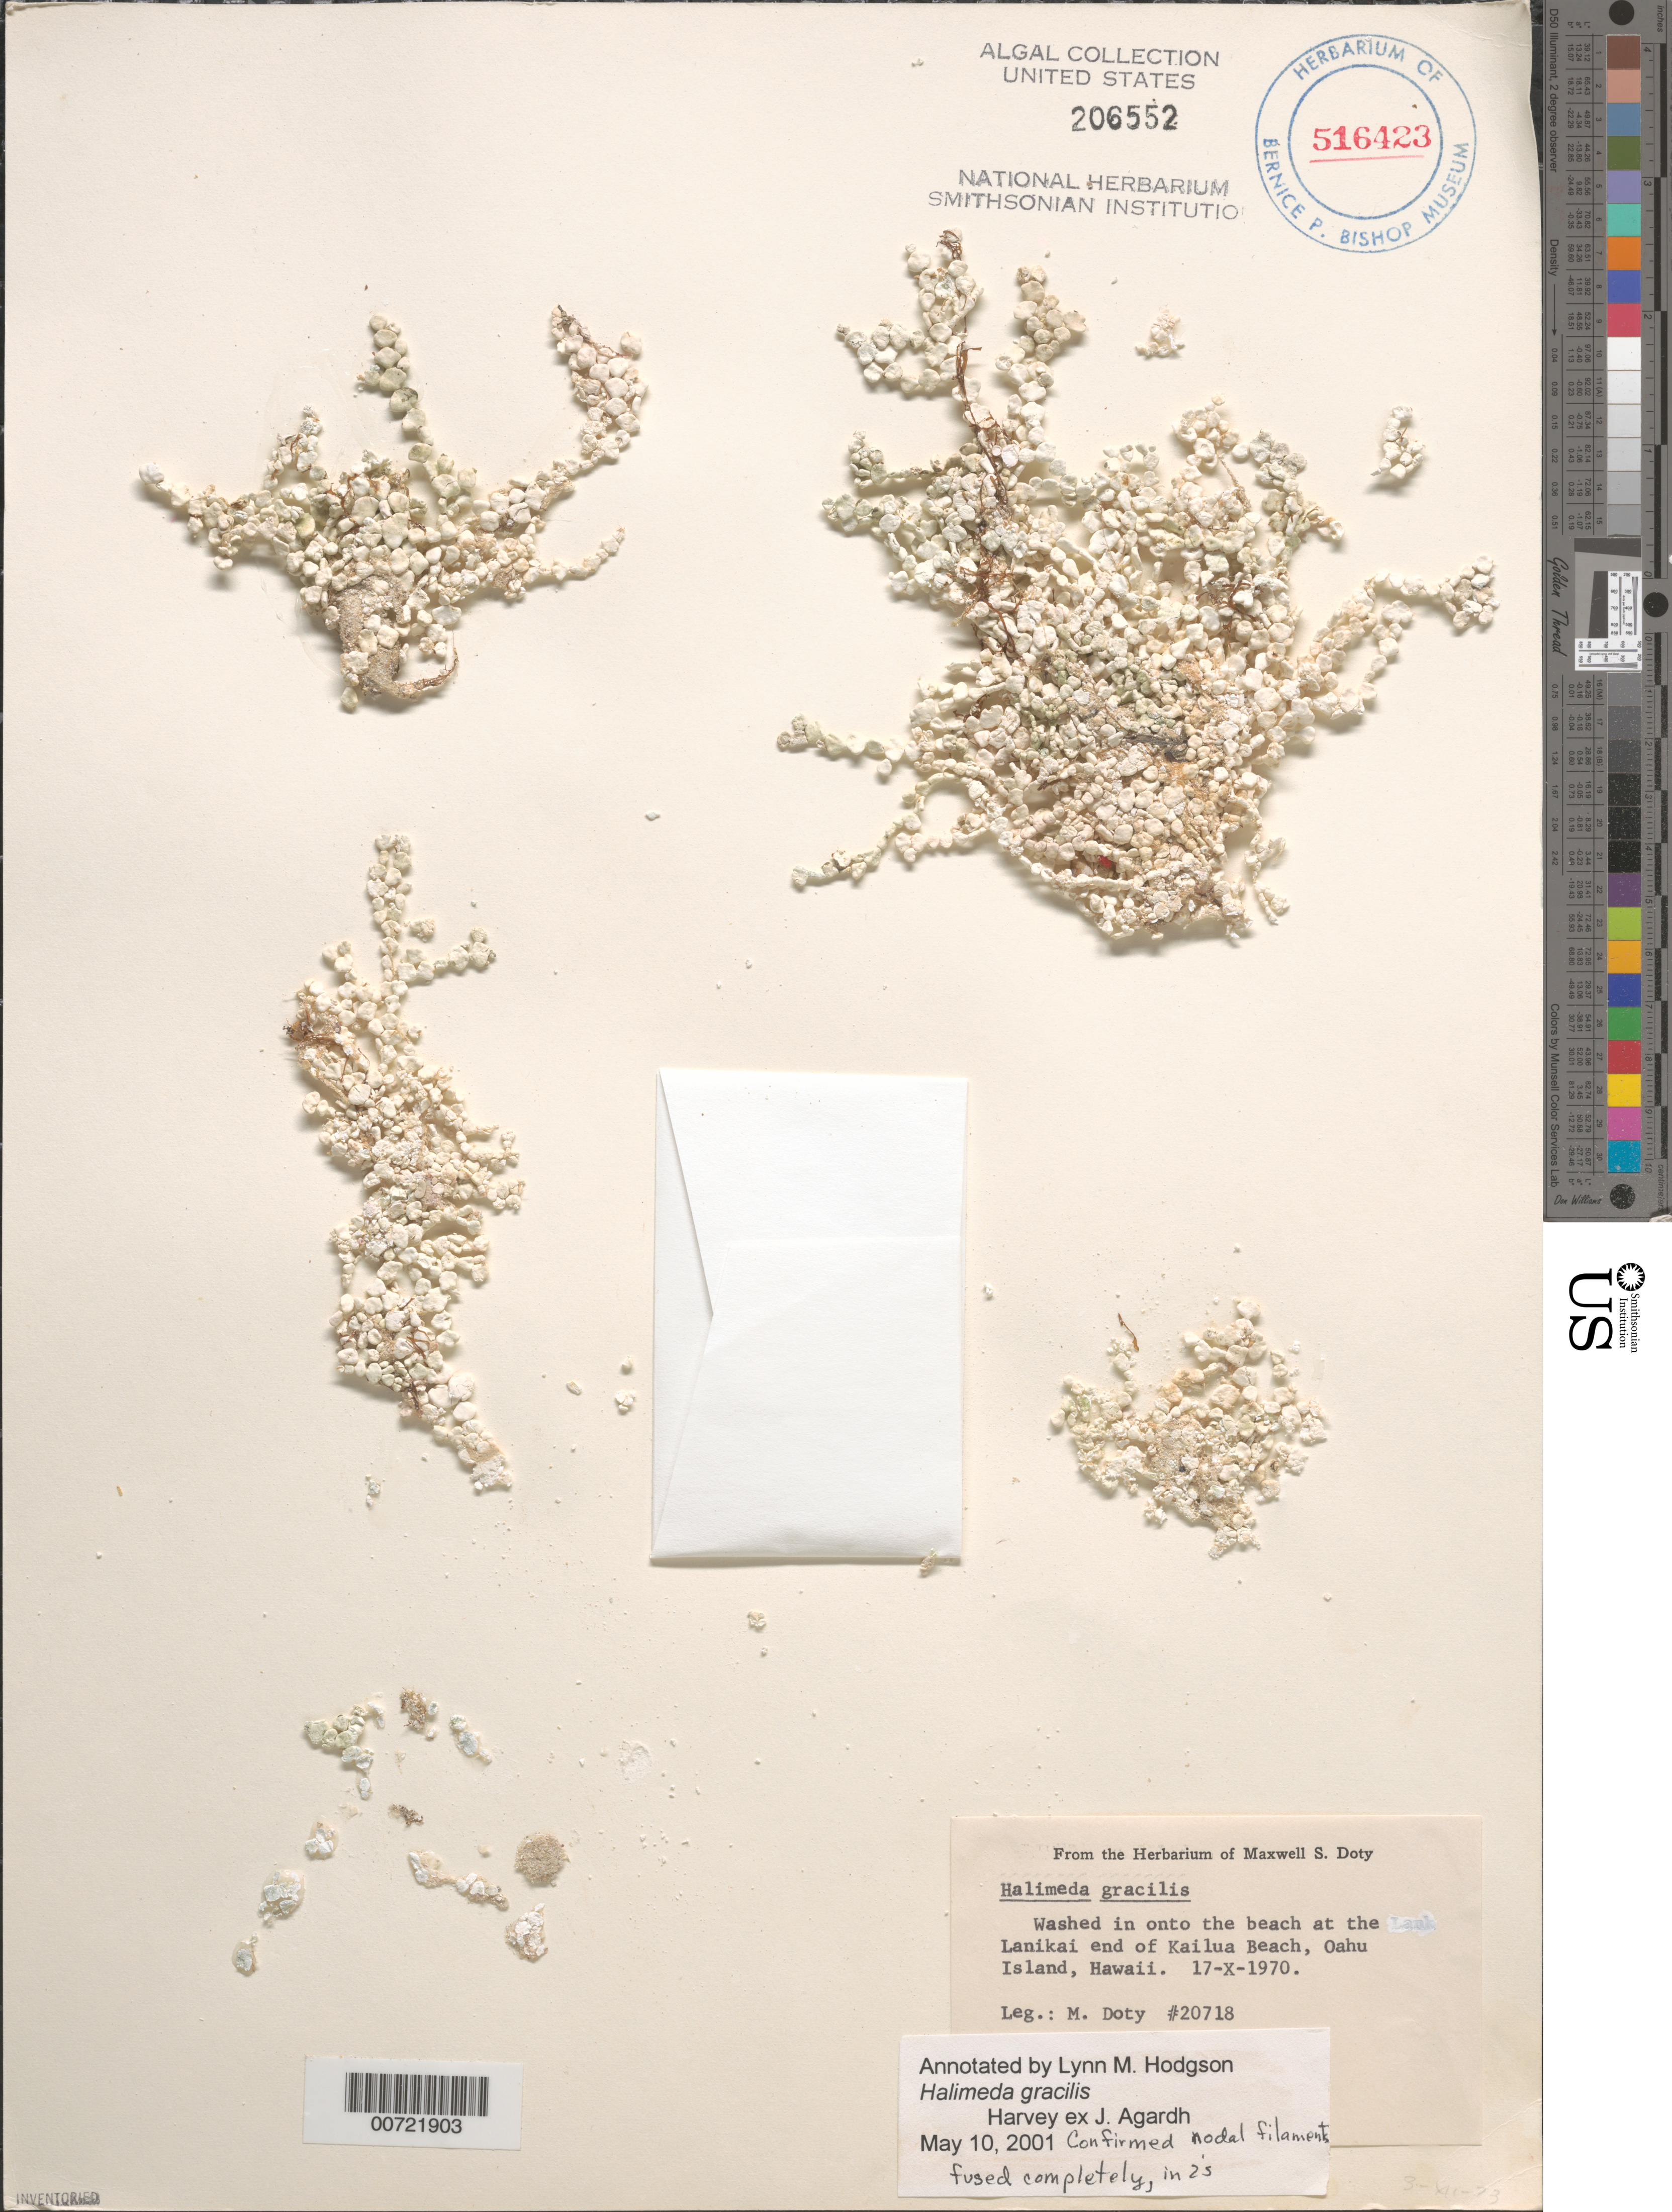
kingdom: Plantae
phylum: Chlorophyta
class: Ulvophyceae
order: Bryopsidales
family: Halimedaceae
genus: Halimeda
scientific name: Halimeda gracilis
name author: Harv. ex J. Agardh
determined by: Hodgson, L. M.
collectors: M. S. Doty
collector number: MSD 20718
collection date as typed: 17 Oct 1970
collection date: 1970-10-17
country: United States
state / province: Hawaii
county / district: Honolulu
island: Oahu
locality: Lanikai end of Kailua Beach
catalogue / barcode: US 206552